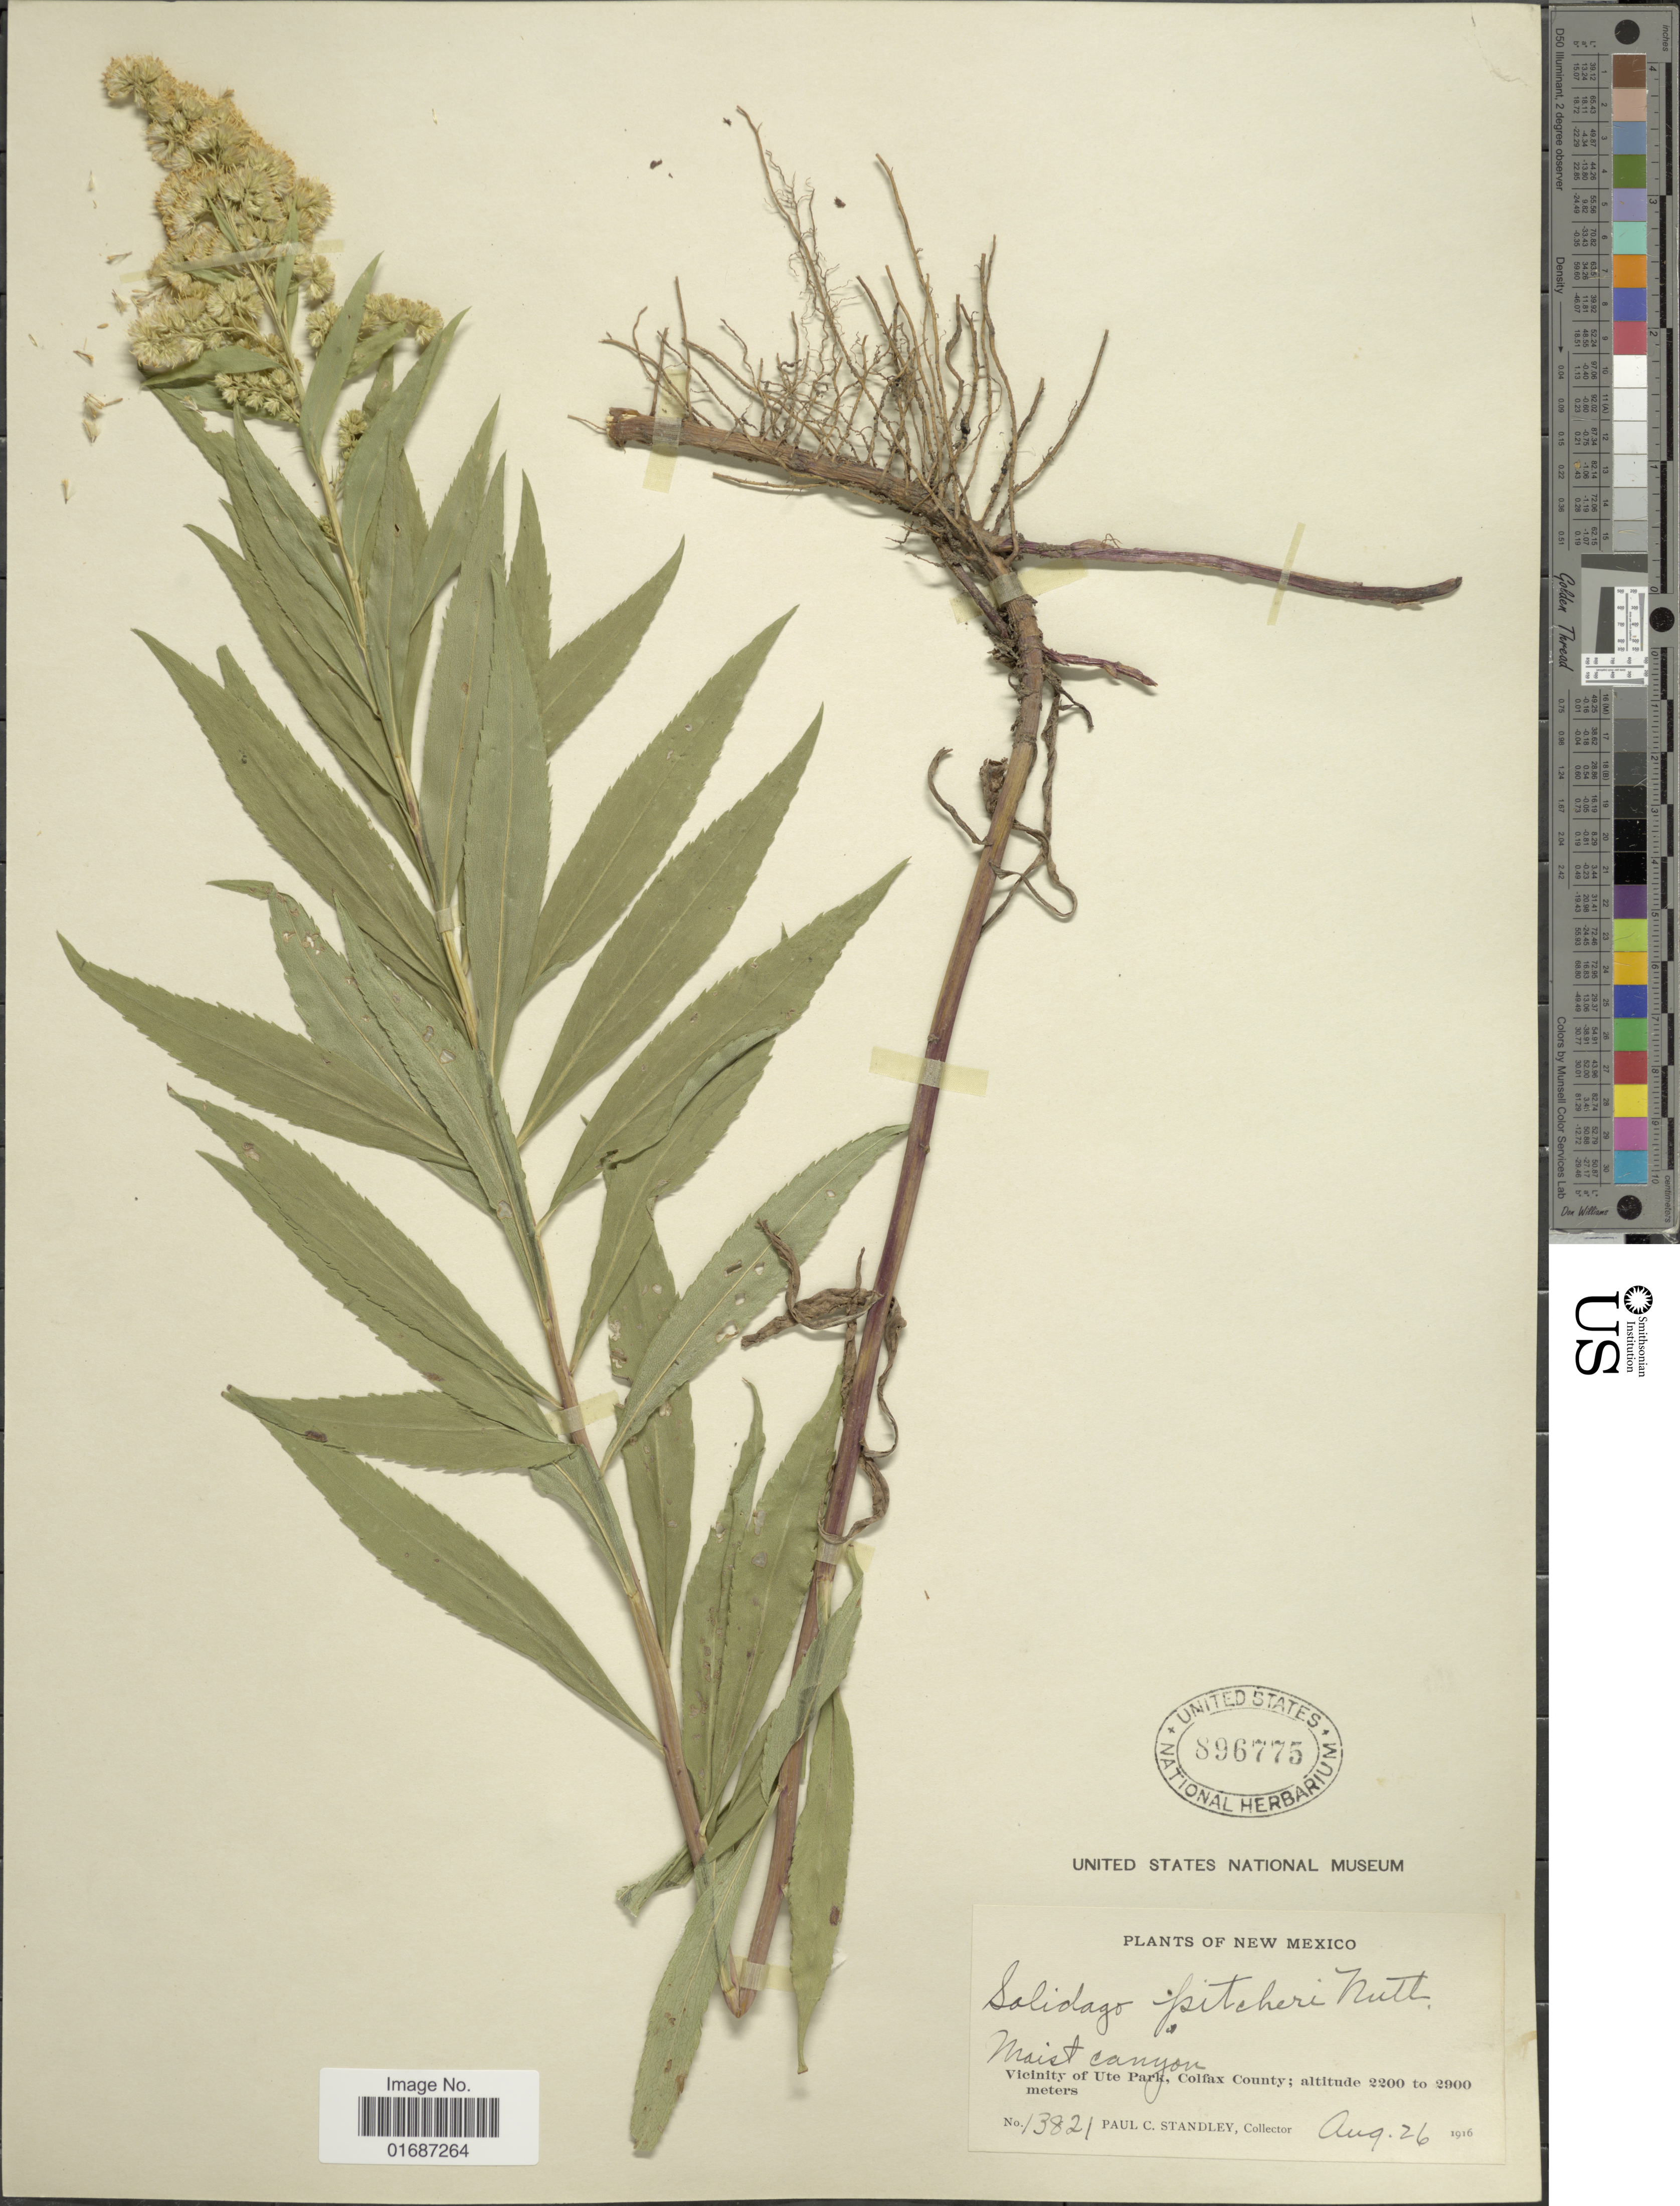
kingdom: Plantae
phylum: Tracheophyta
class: Magnoliopsida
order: Asterales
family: Asteraceae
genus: Solidago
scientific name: Solidago gigantea var. leiophylla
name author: Fernald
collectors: P. C. Standley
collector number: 13821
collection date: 1916-08-26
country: United States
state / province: New Mexico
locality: Moist canyon, Vicinity of Ute Park, Colfax County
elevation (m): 2200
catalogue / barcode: US 896775